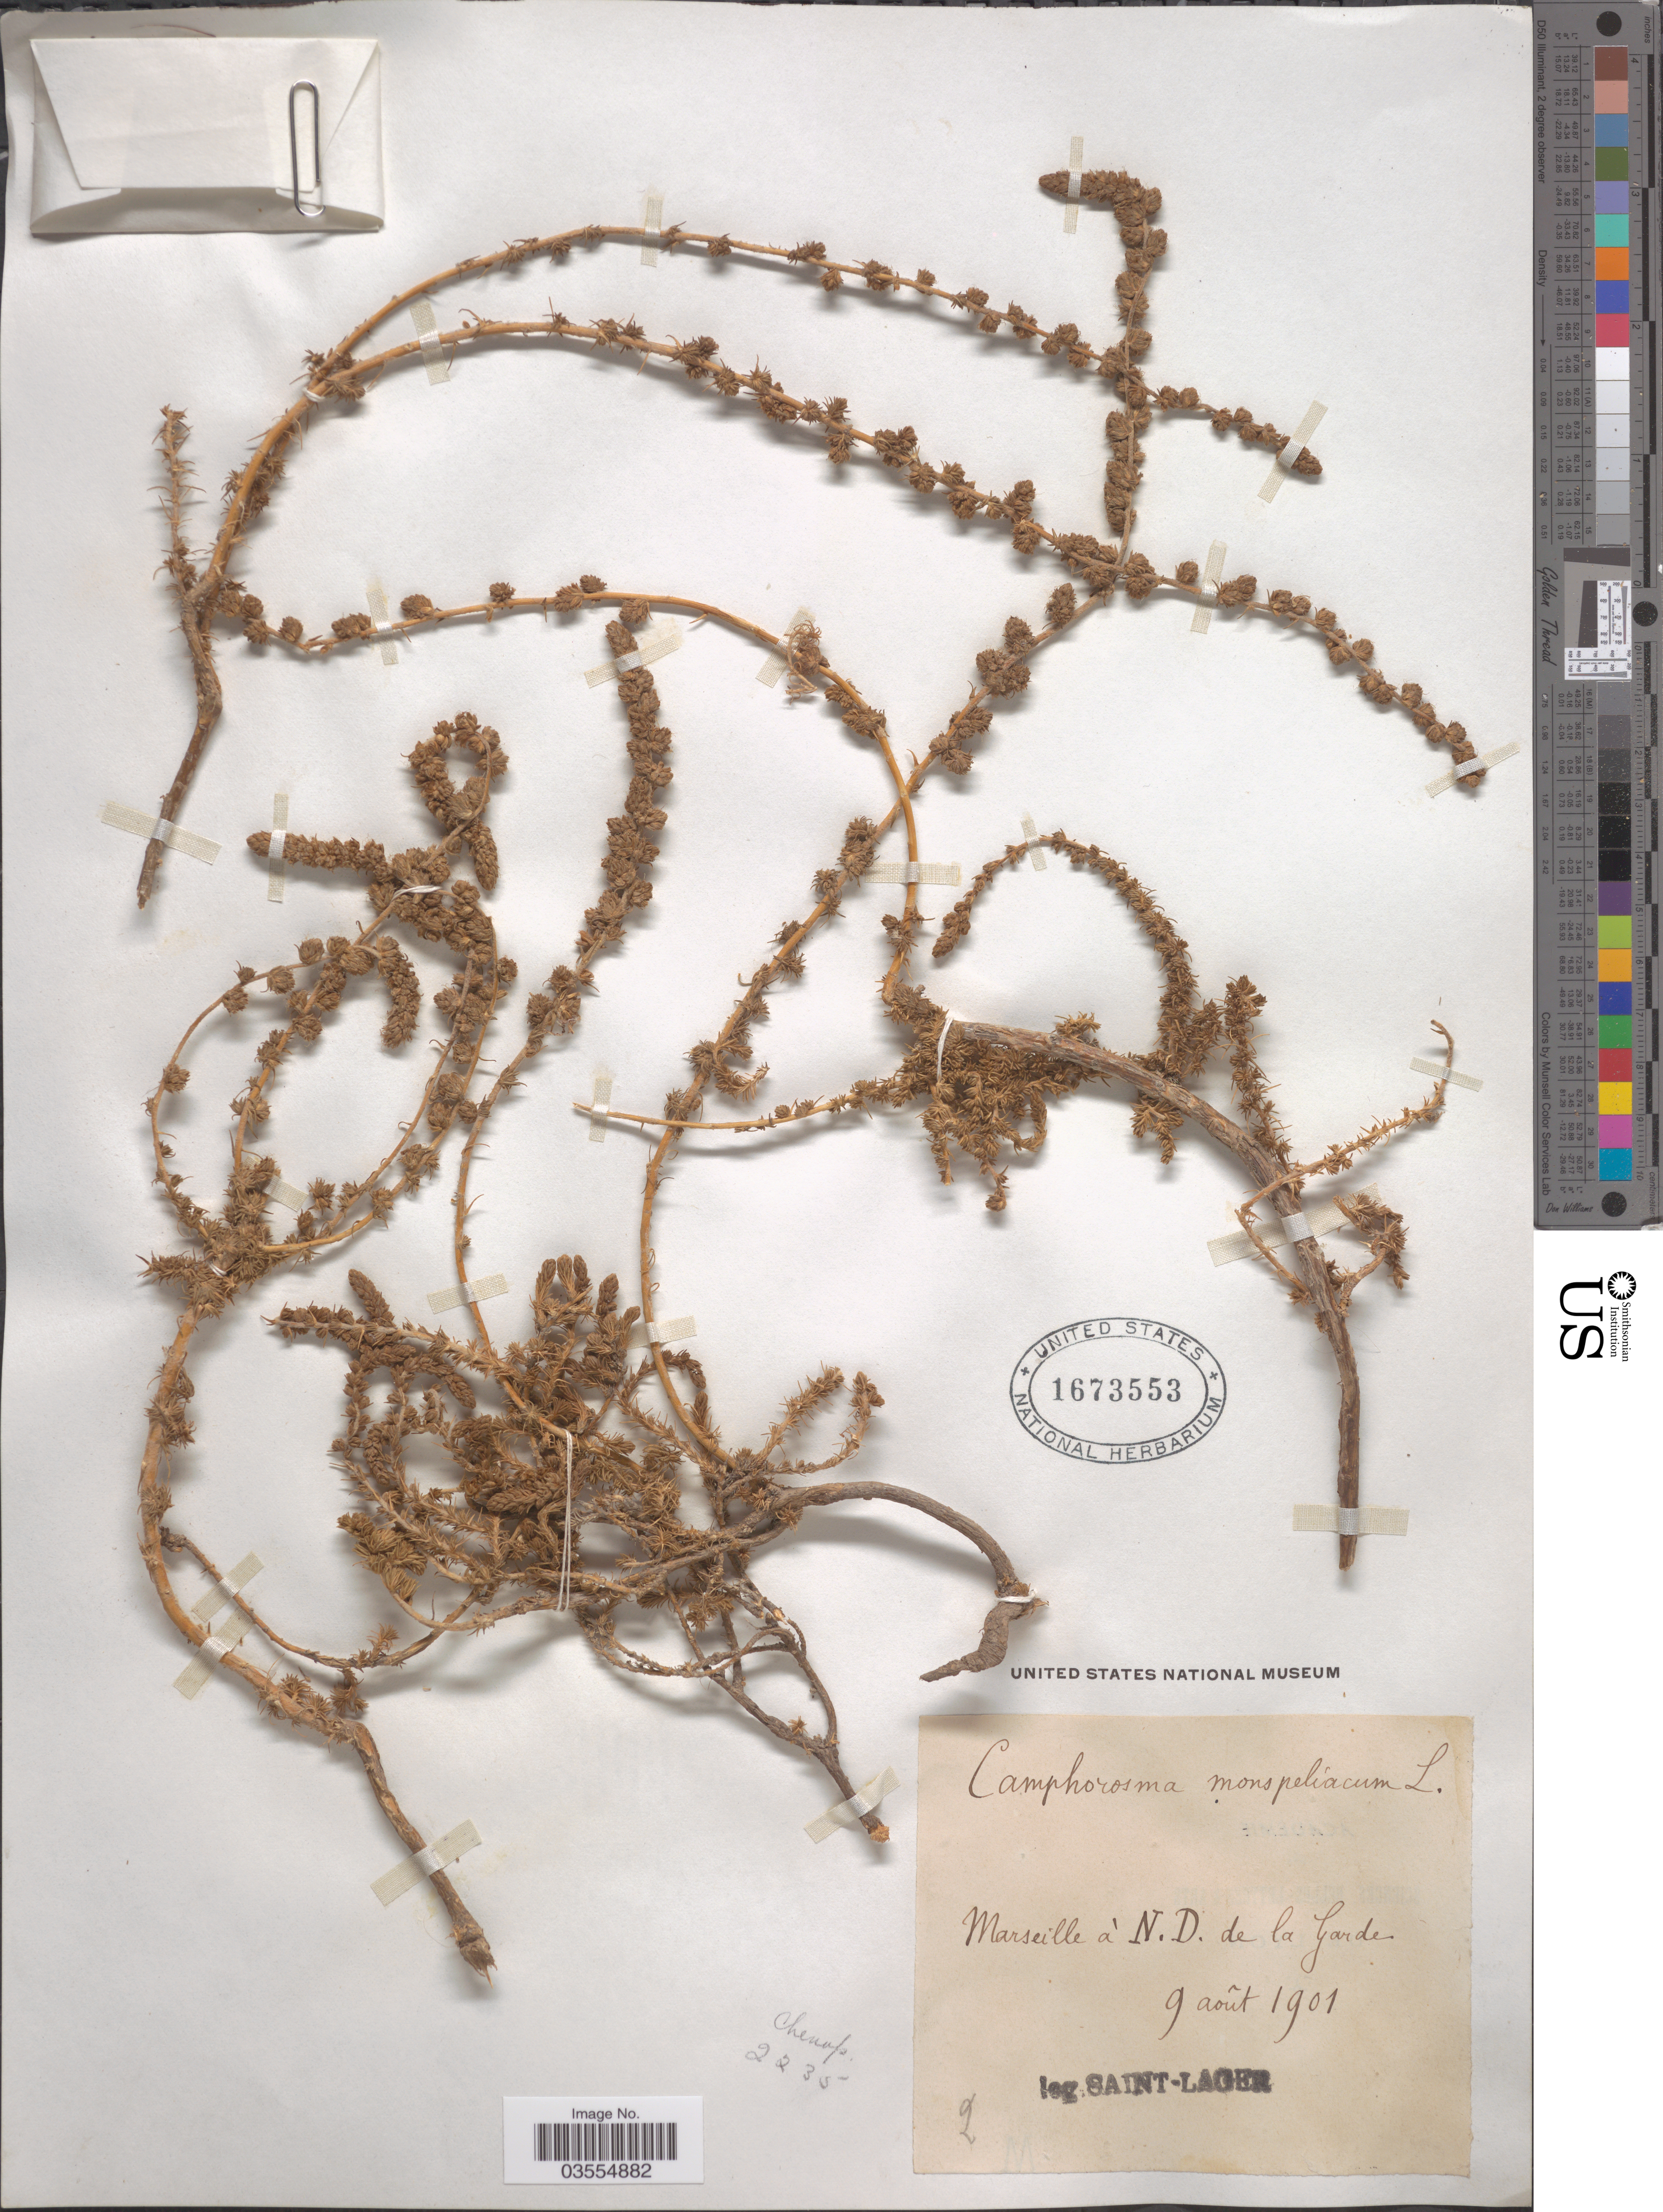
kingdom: Plantae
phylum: Tracheophyta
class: Magnoliopsida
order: Caryophyllales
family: Amaranthaceae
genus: Camphorosma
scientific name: Camphorosma monspeliaca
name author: L.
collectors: Saint-Lager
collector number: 2?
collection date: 1901-08-09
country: France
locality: Marseille à N.D. de la Garde.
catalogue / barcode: US 1673553